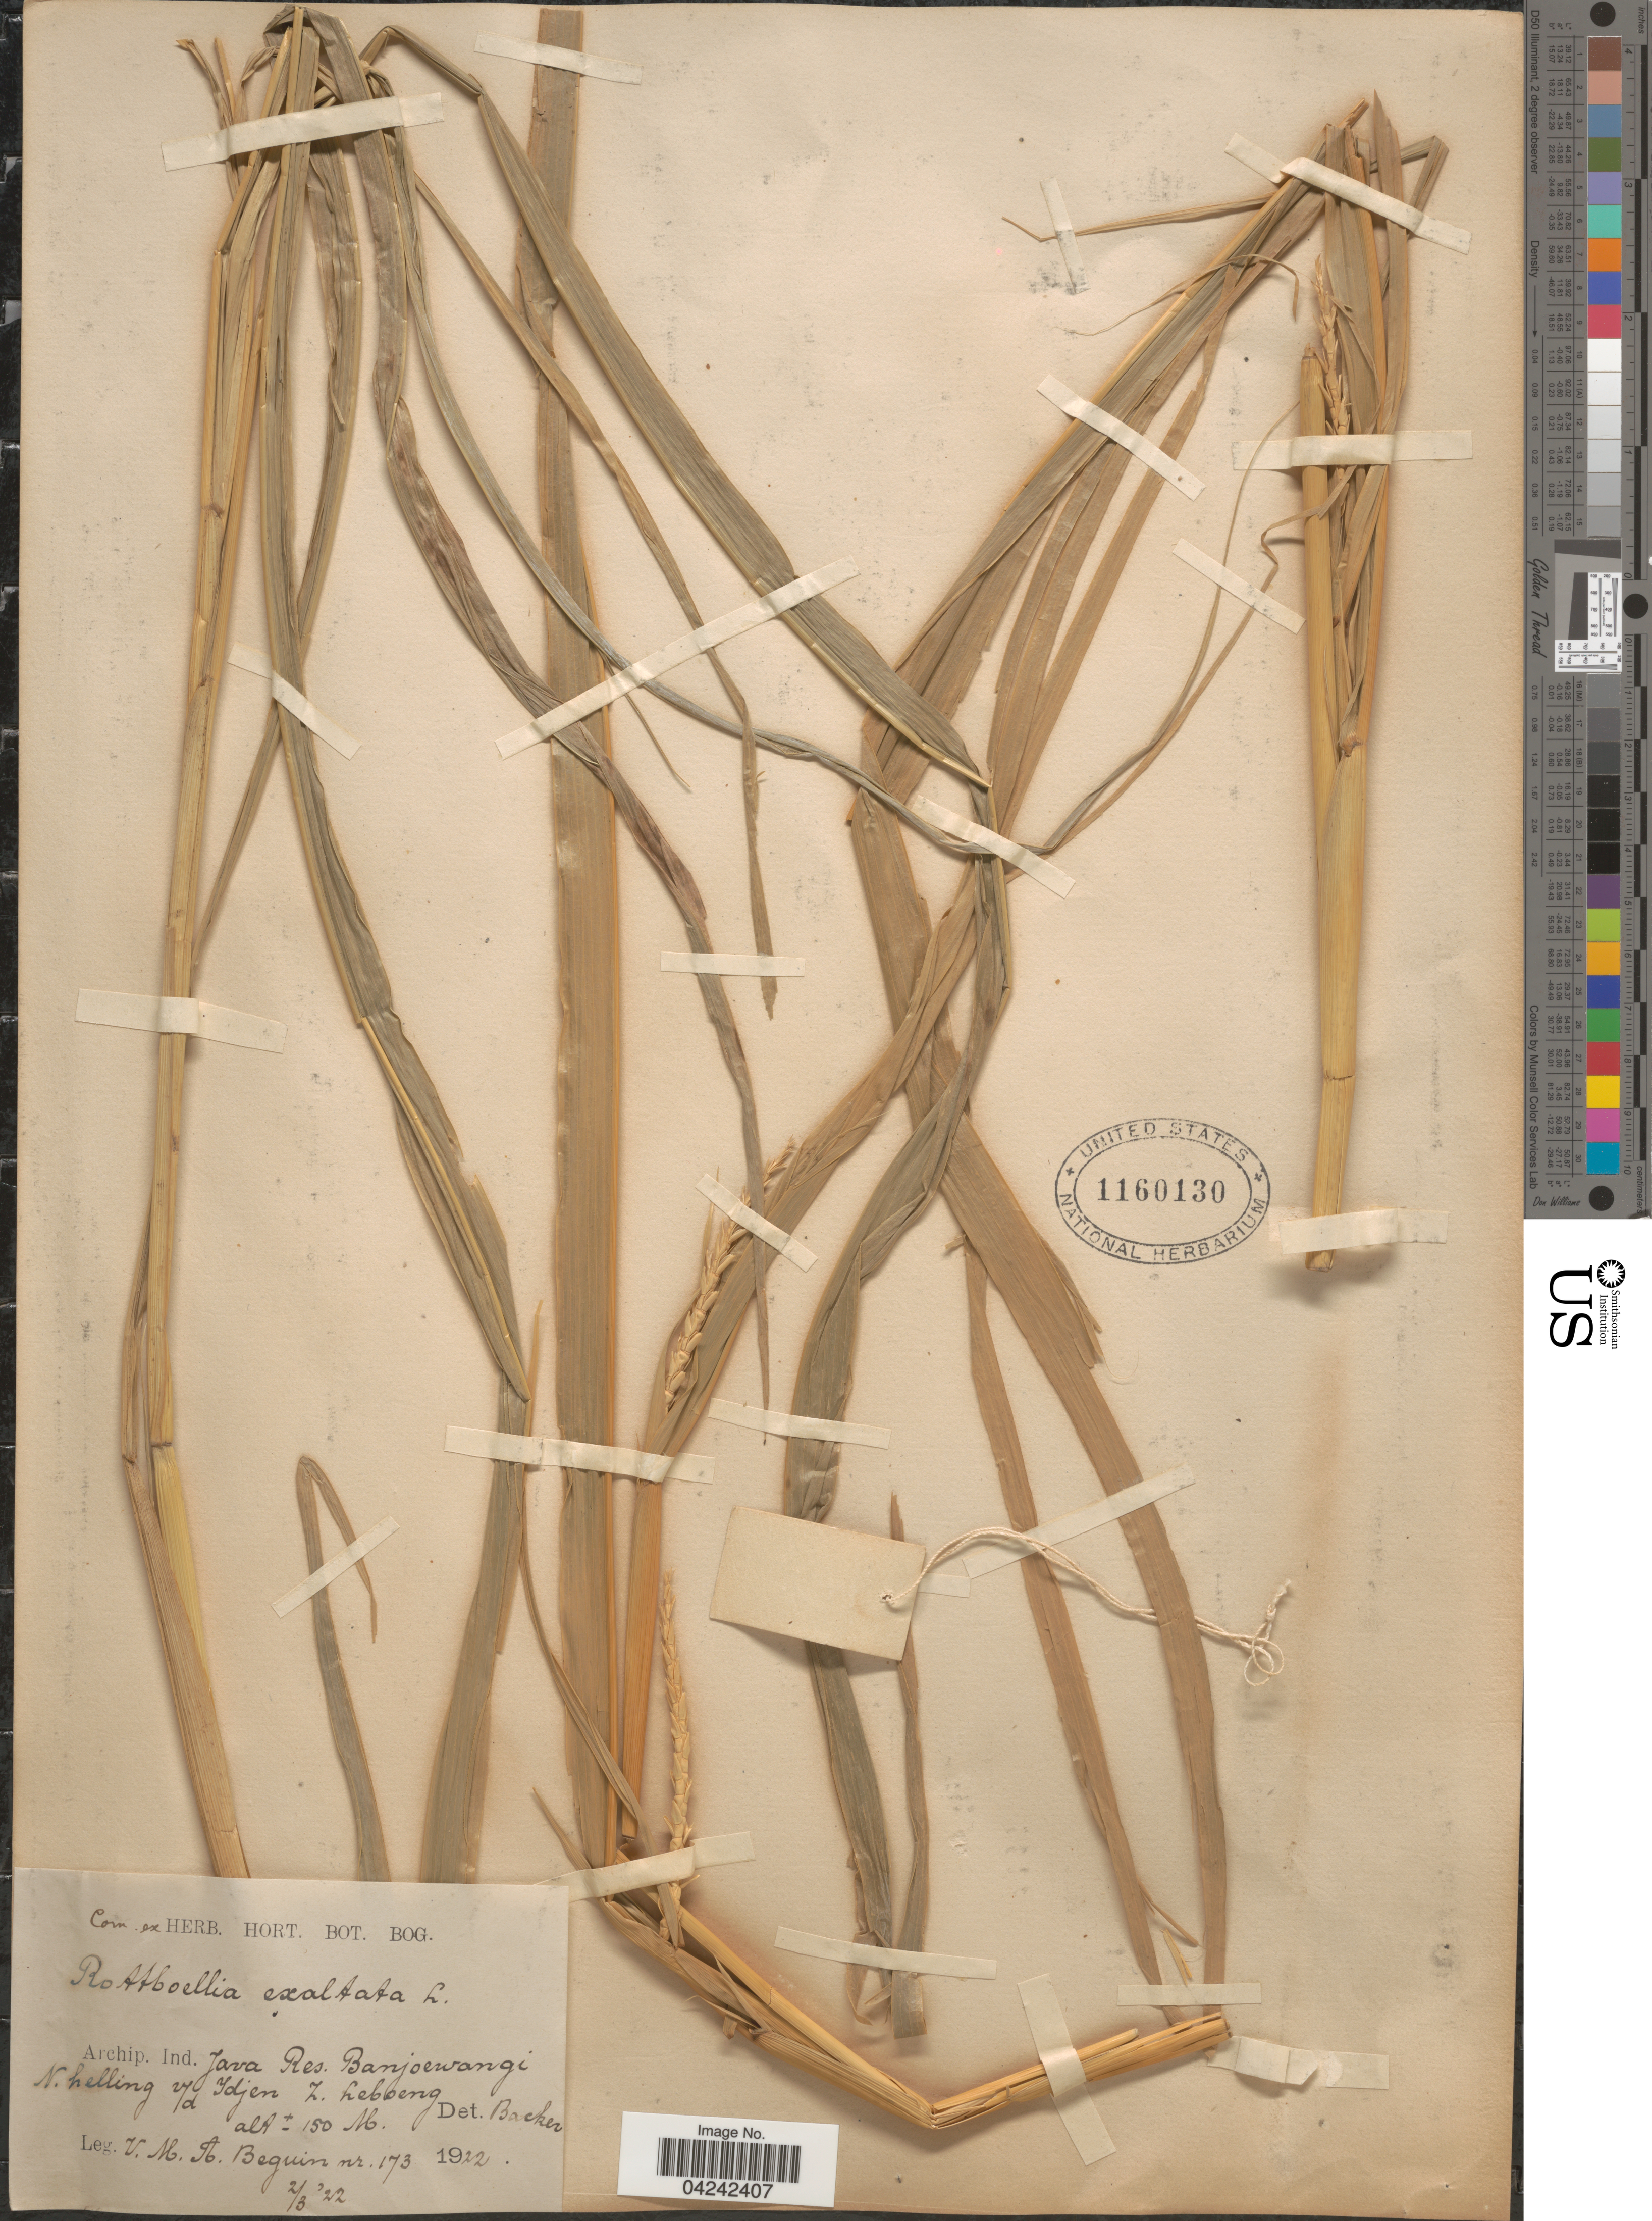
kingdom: Plantae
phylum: Tracheophyta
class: Liliopsida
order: Poales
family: Poaceae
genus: Rottboellia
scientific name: Rottboellia cochinchinensis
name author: (Lour.) Clayton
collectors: V. Beguin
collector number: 173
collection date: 1922-03-02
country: Indonesia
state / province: Java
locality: Archipel. Ind. Java Res. Banjoewangi. N. helling v/d Idjen Z. Leboeng.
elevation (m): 150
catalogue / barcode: US 1160130